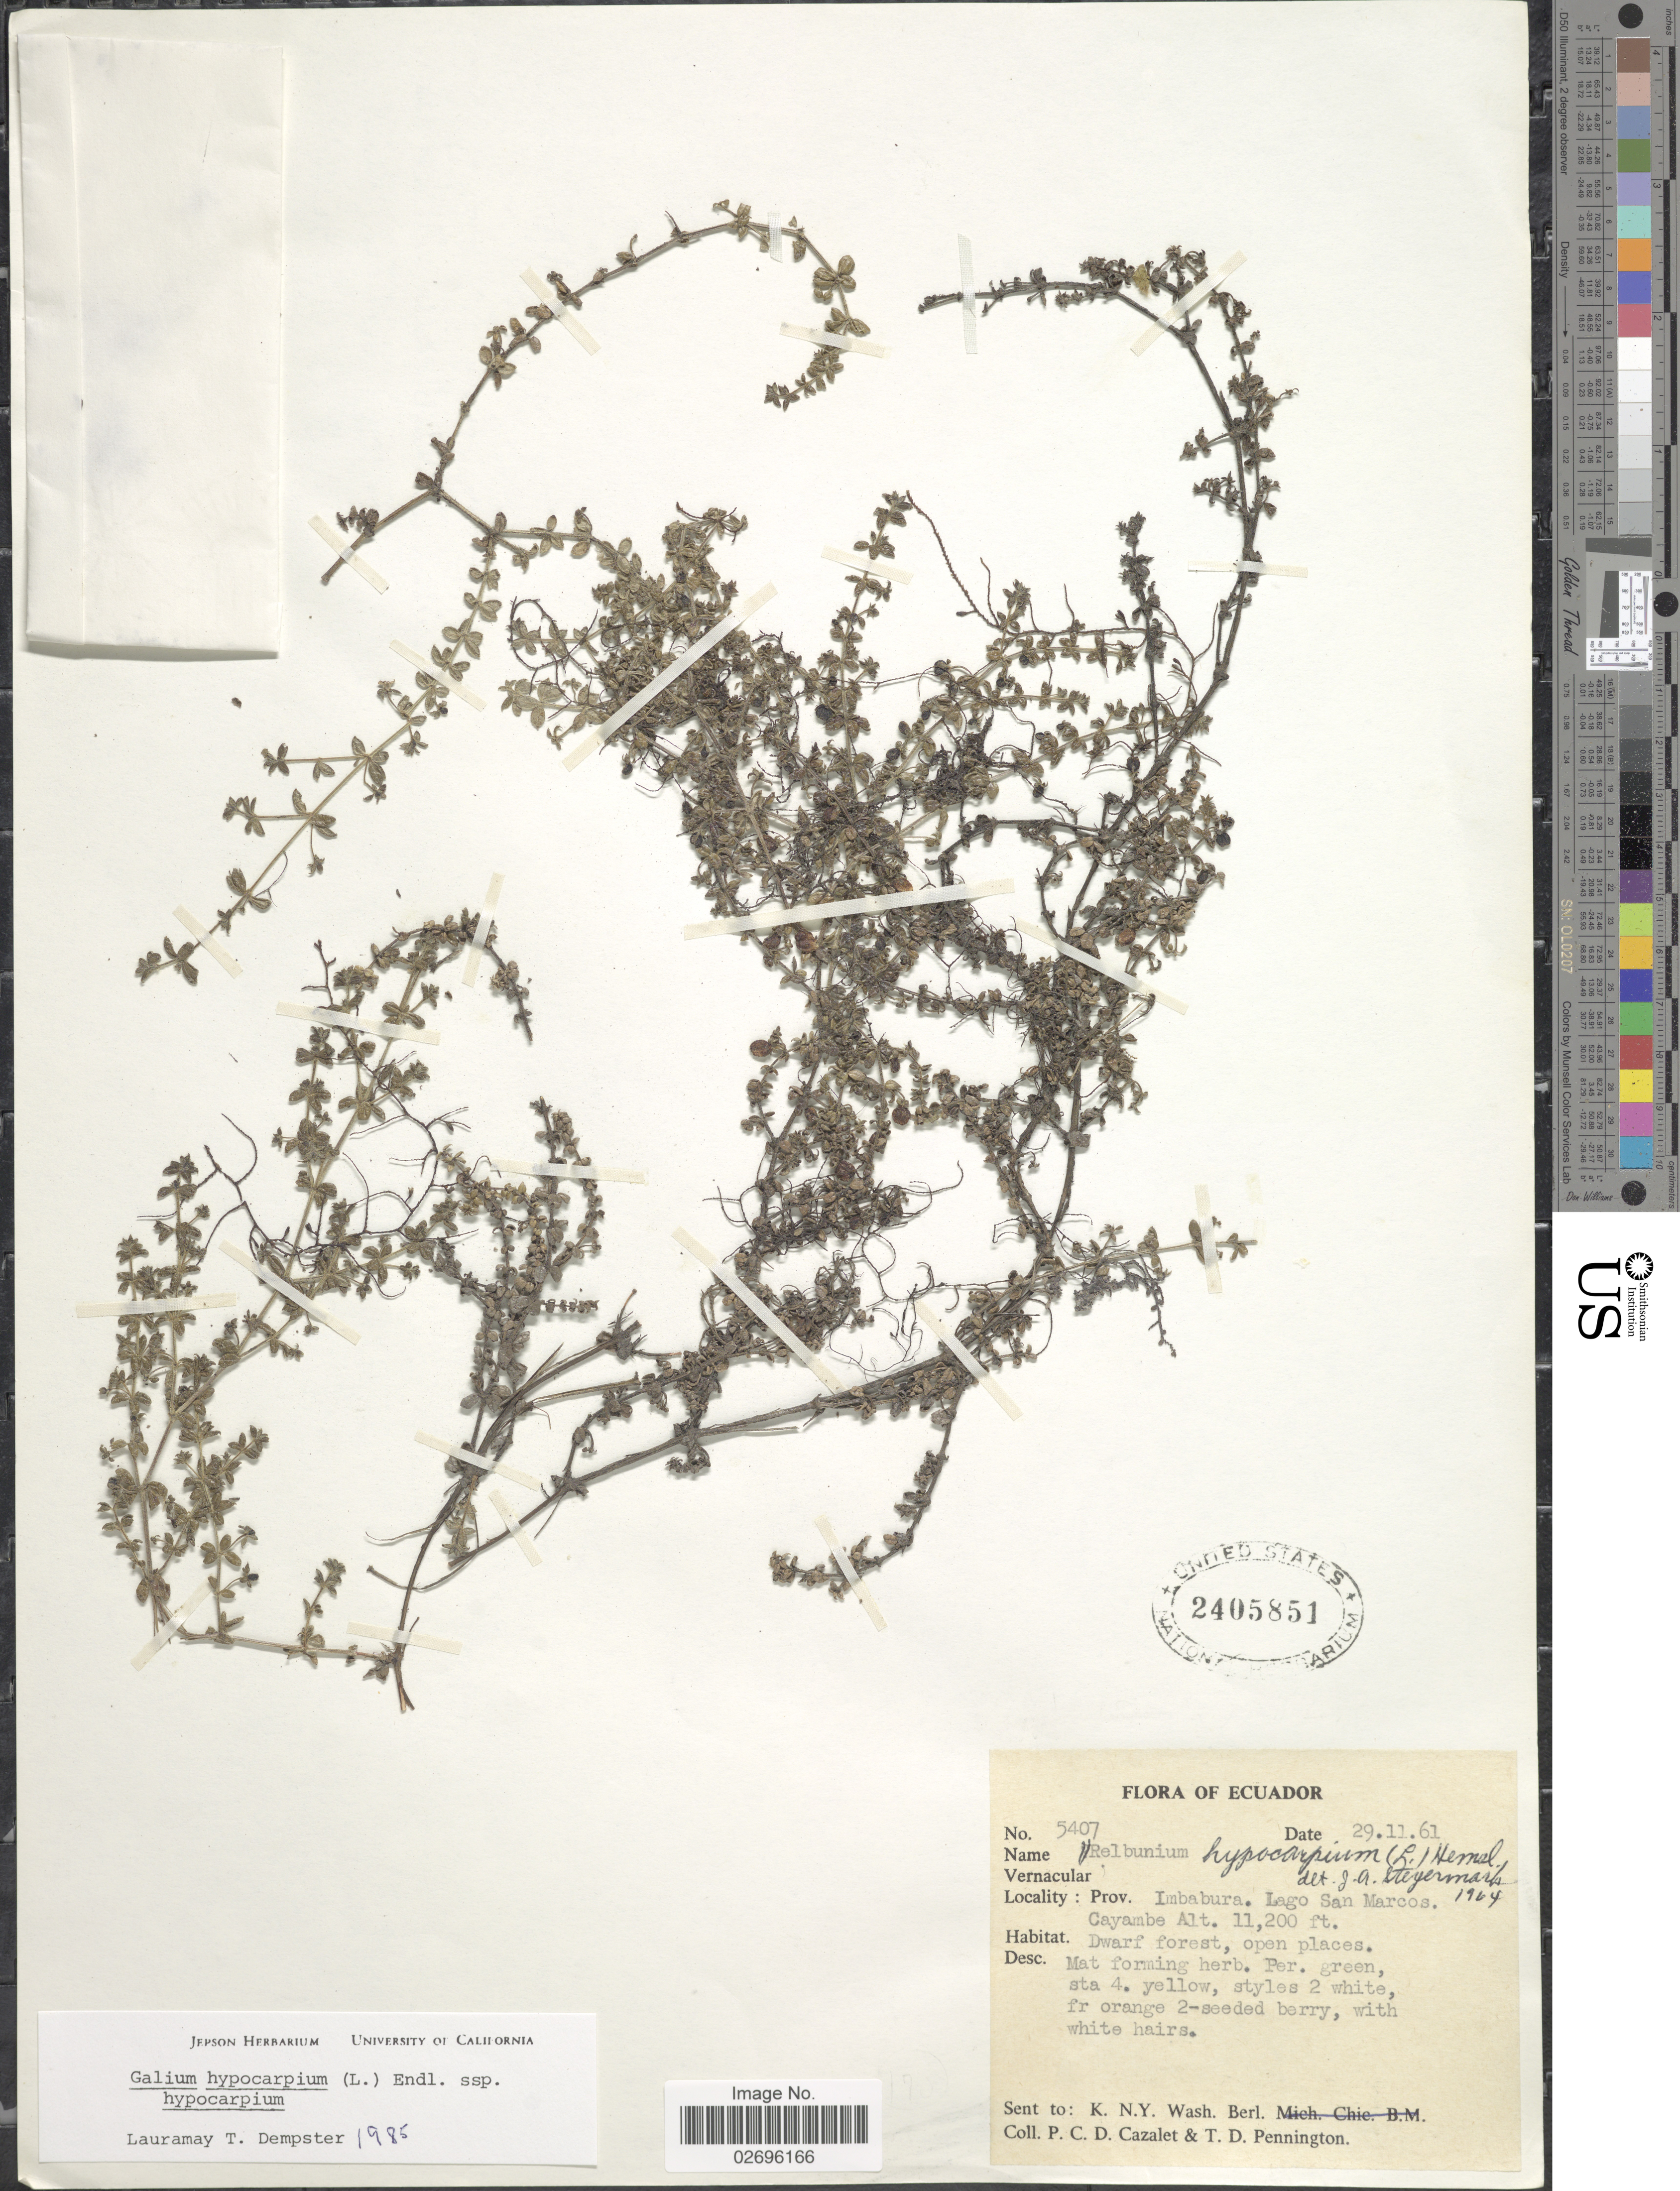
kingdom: Plantae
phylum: Tracheophyta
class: Magnoliopsida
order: Gentianales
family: Rubiaceae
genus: Galium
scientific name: Galium hypocarpium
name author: (L.) Endl. ex Griseb.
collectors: P. C. D. Cazalet & T. D. Pennington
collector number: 5407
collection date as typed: Transcribed d/m/y: 29/11/61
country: Ecuador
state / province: Imbabura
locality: Lago San Marcos. Cayambe.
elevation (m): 3414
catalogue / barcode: US 2405851